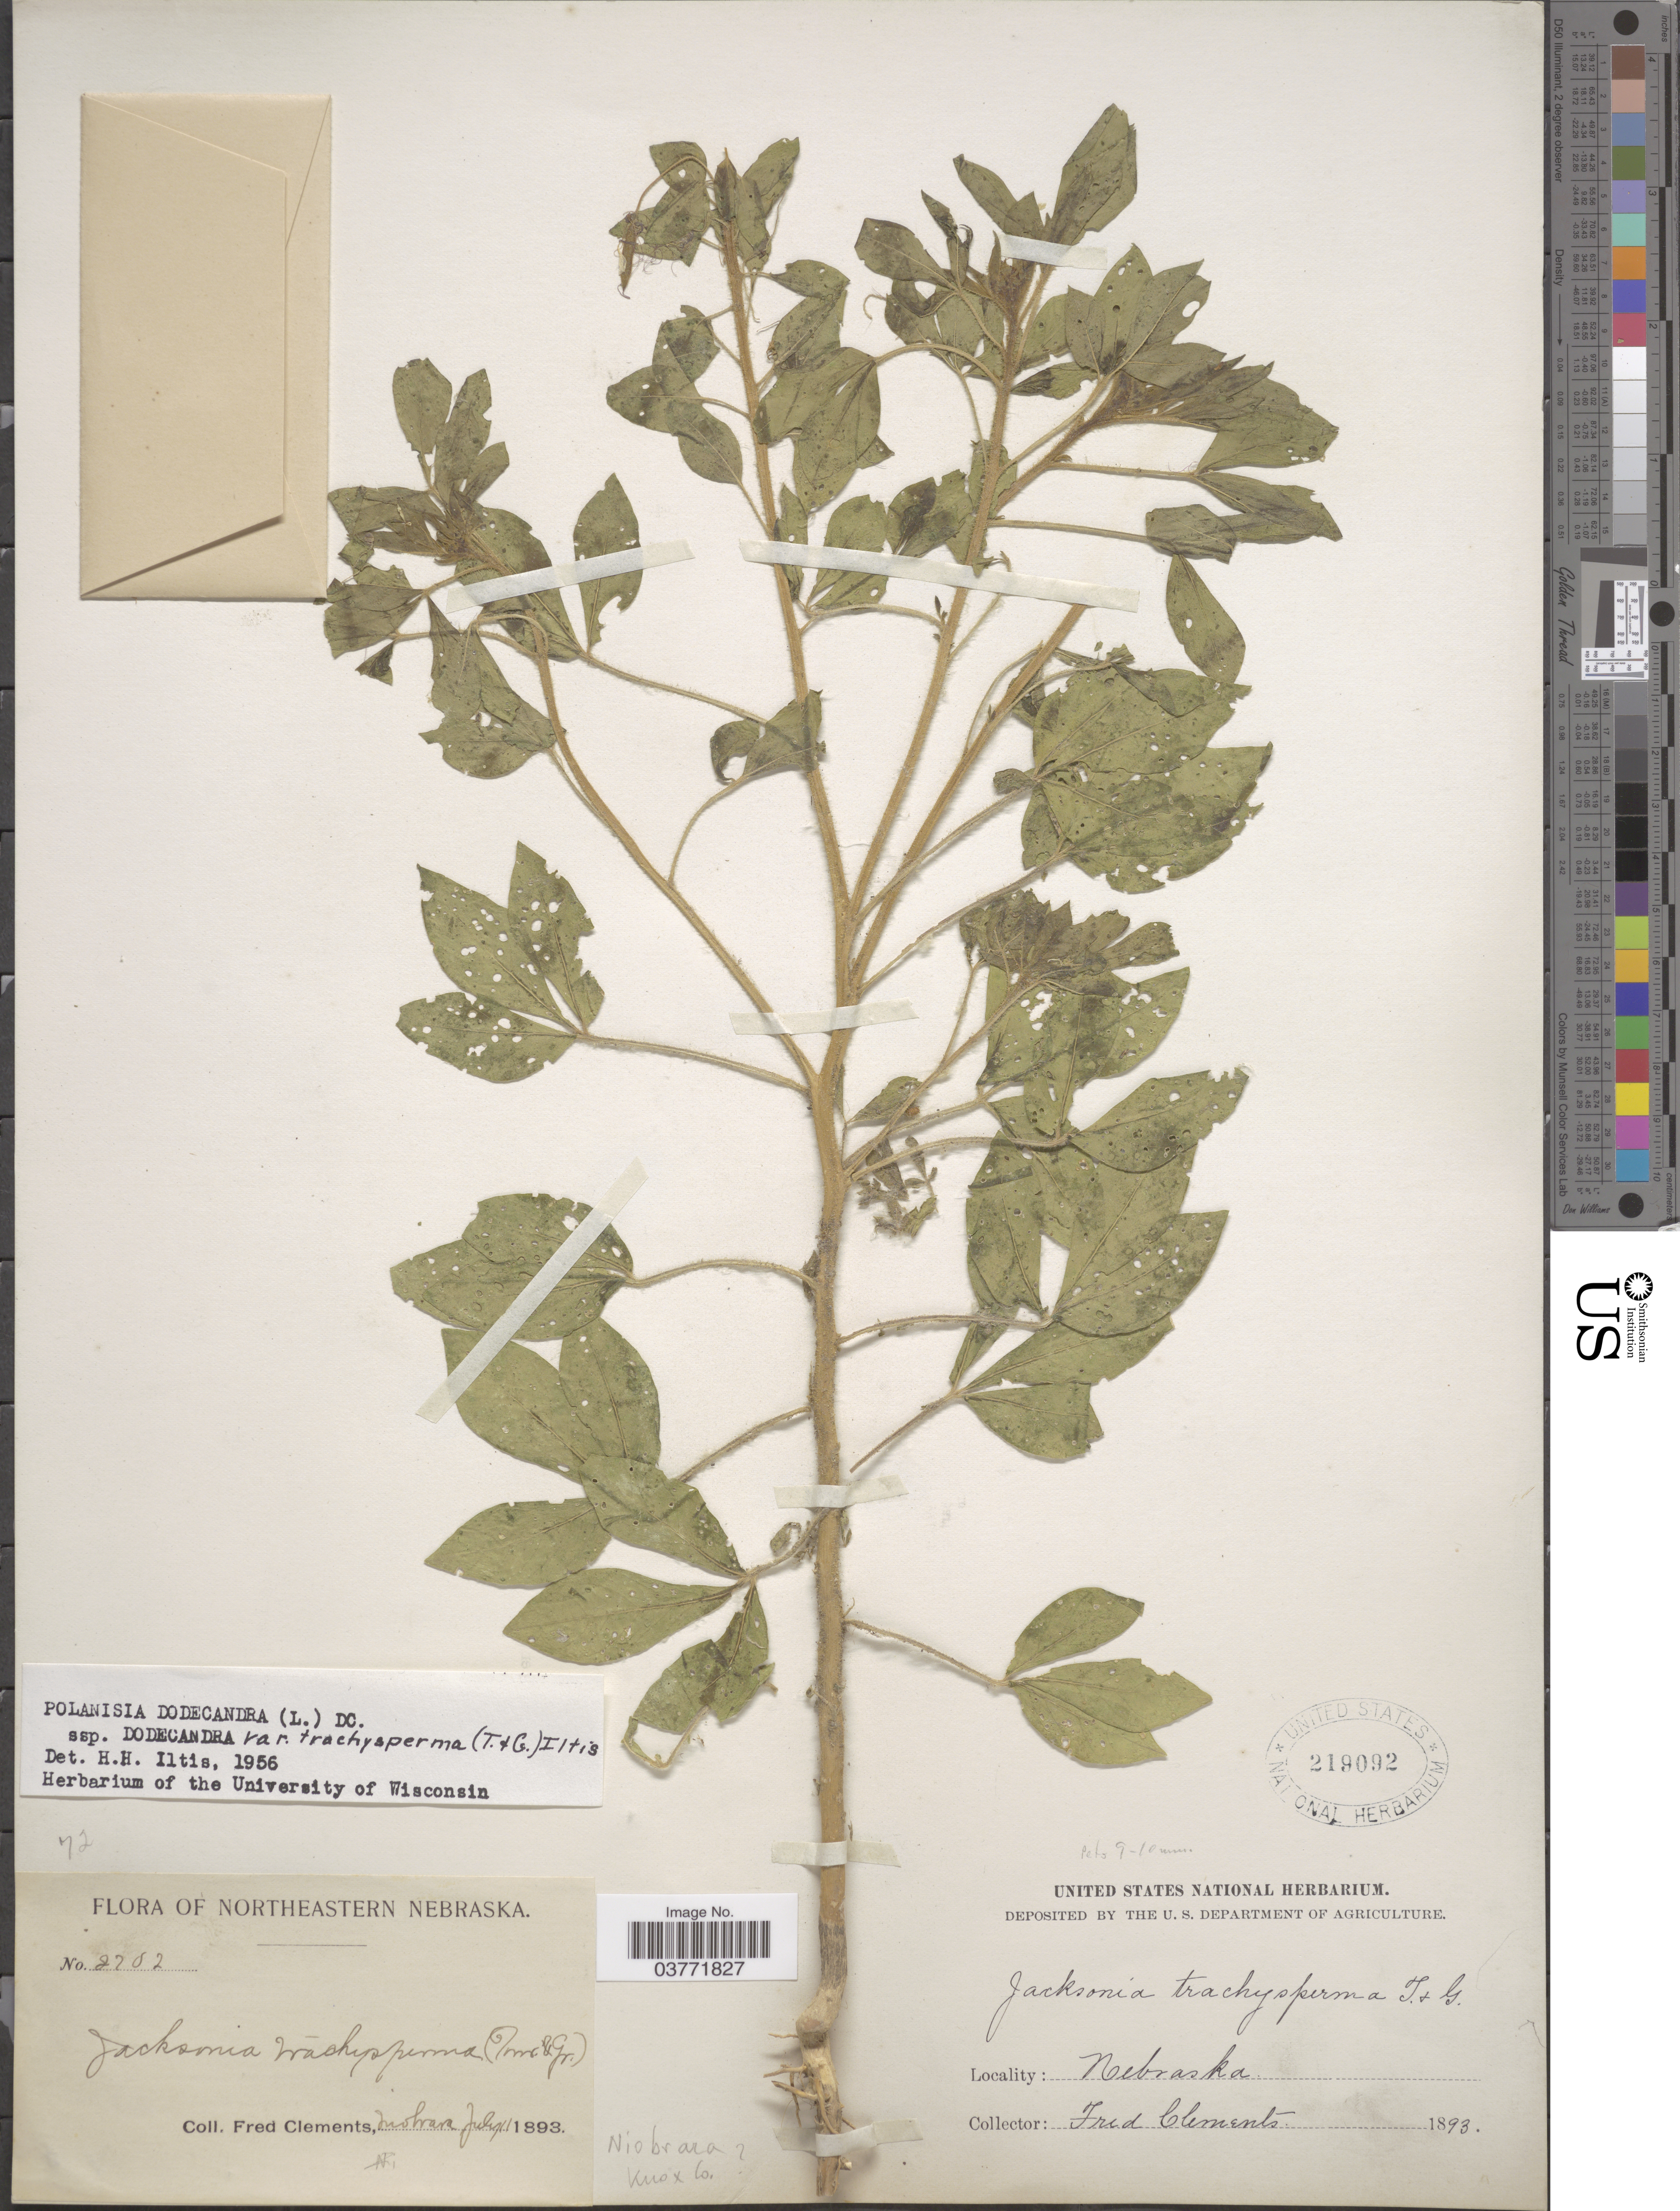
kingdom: Plantae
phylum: Tracheophyta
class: Magnoliopsida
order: Brassicales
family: Cleomaceae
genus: Polanisia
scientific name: Polanisia trachysperma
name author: Torr. & A. Gray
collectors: F. Clements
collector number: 7202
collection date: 1893-07-11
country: United States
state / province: Nebraska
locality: Northeastern Nebraska. Niobrara, Knox Co.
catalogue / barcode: US 219092